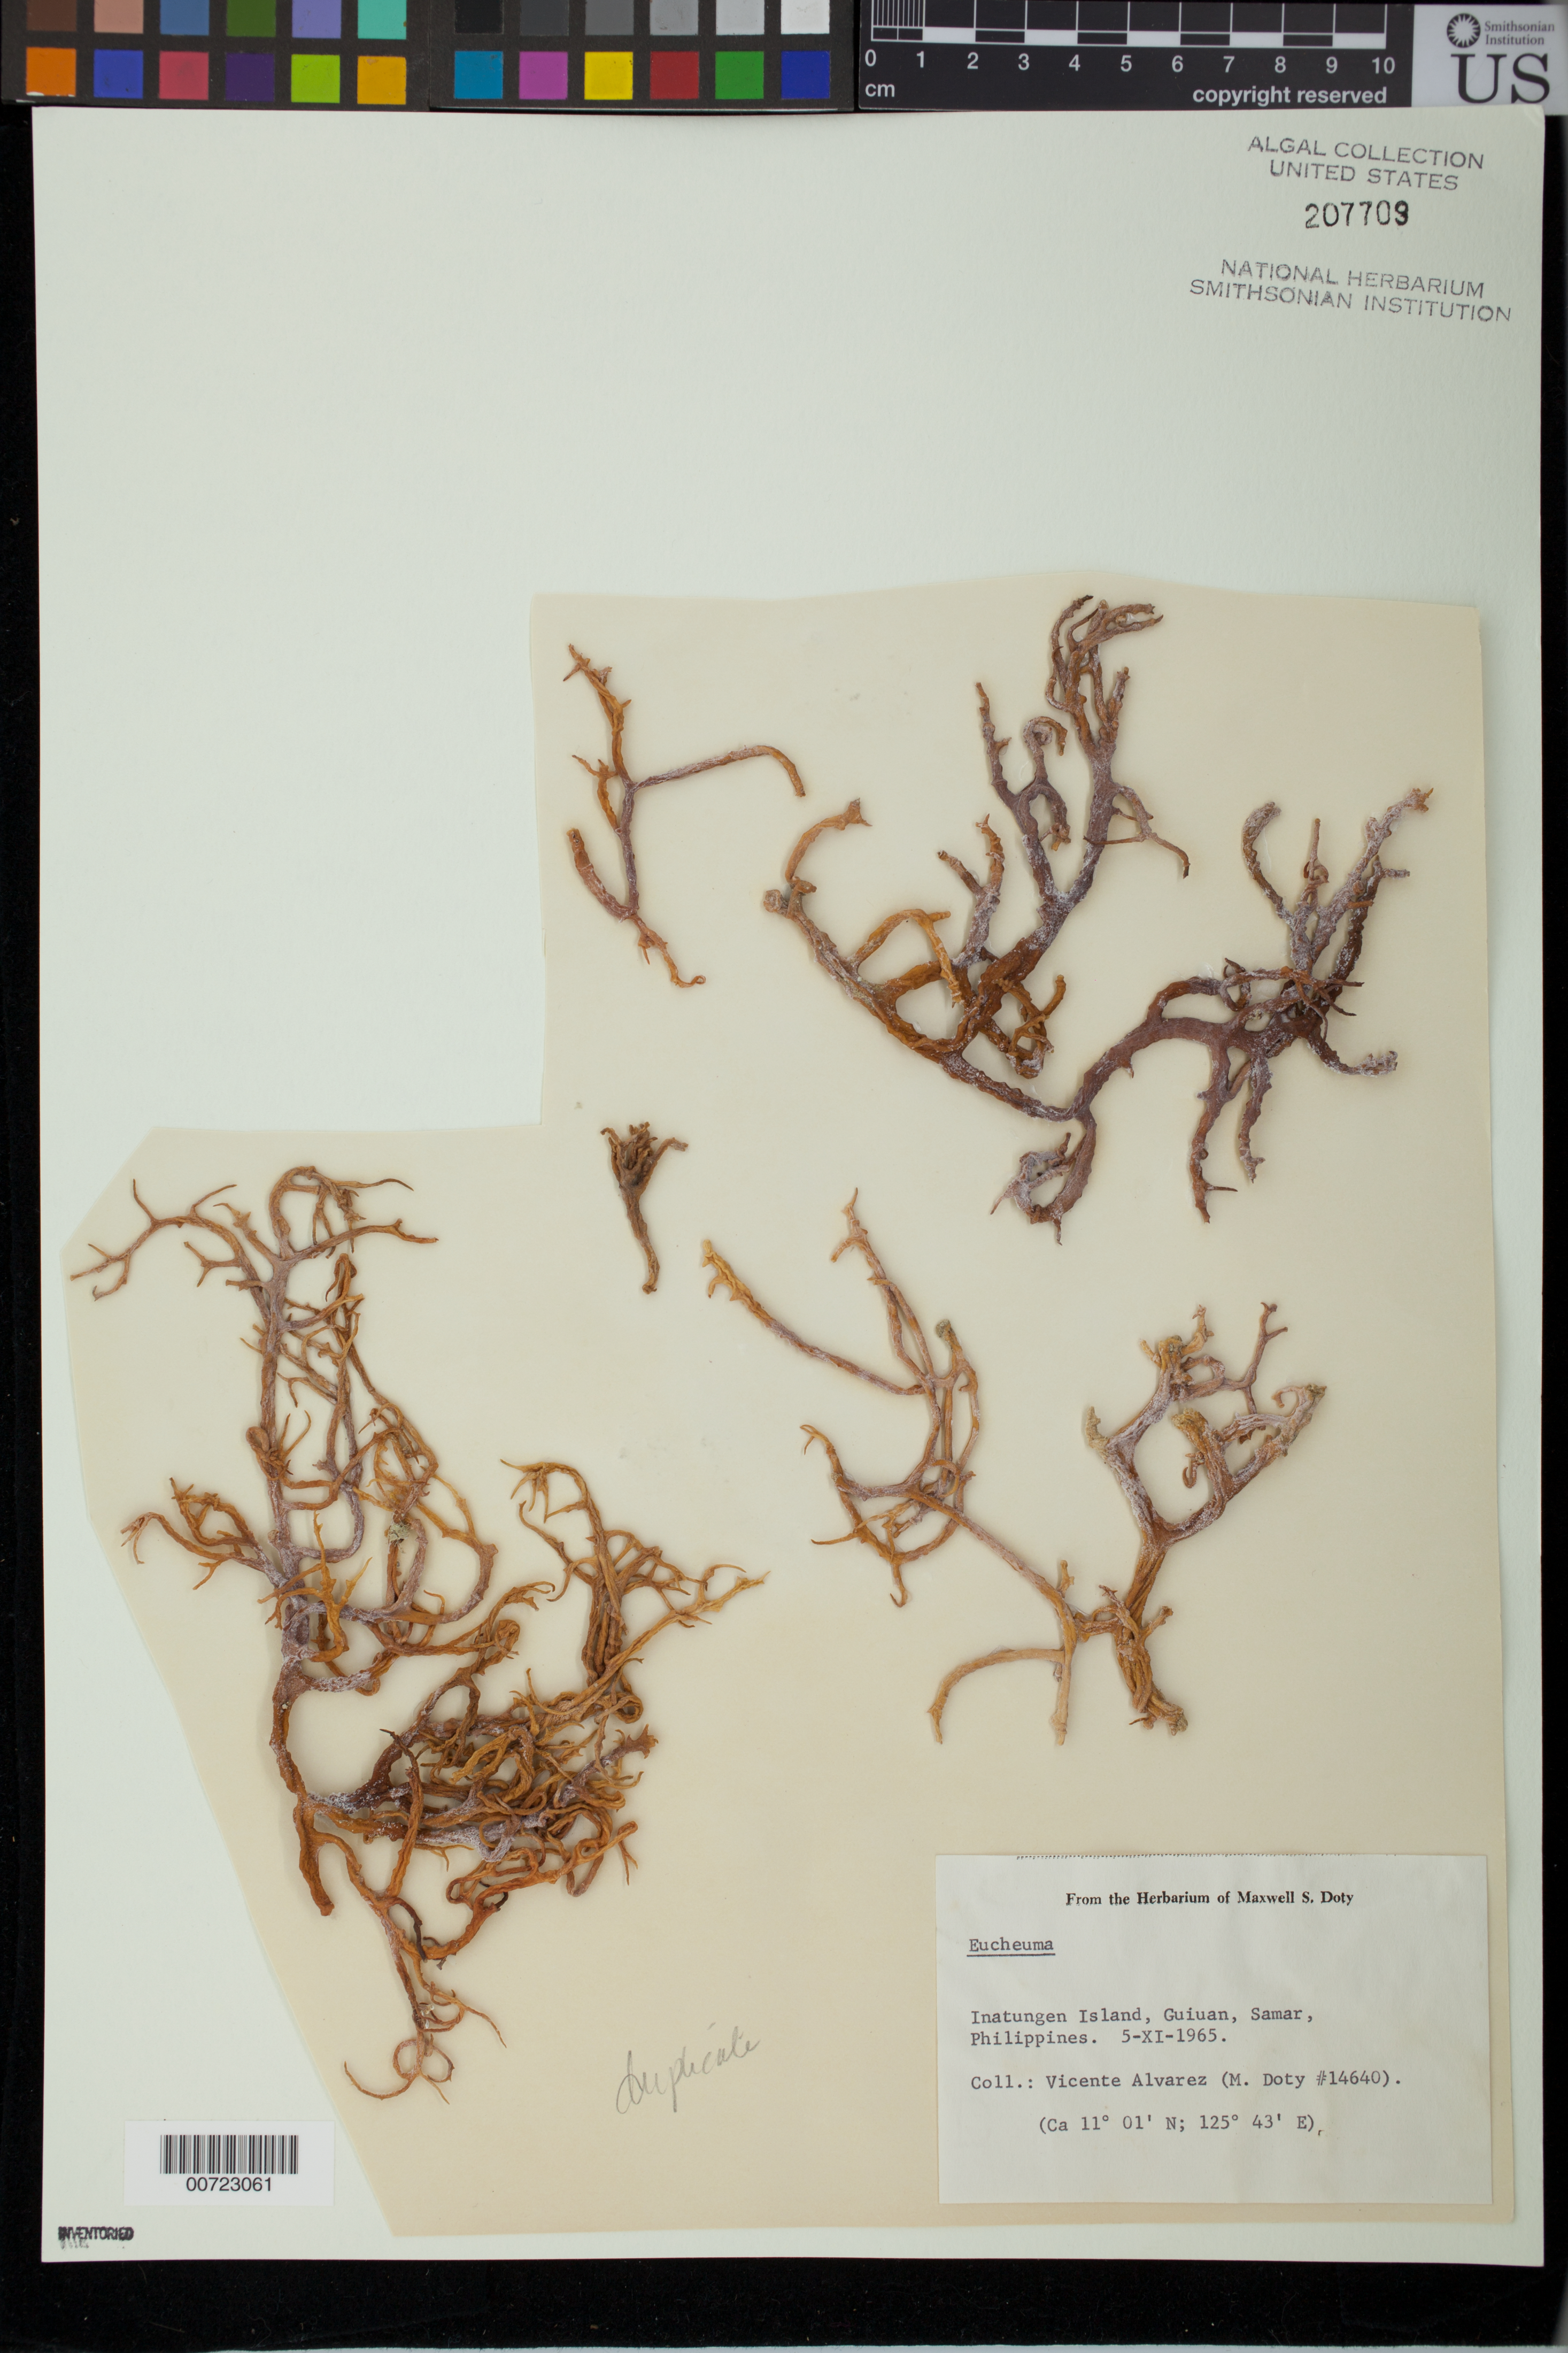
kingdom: Plantae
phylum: Rhodophyta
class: Florideophyceae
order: Gigartinales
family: Solieriaceae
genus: Eucheuma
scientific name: Eucheuma sp.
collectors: V. B. Alvarez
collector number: MSD 14640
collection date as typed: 05 Nov 1965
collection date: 1965-11-05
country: Philippines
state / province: Eastern Visayas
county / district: Eastern Samar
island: Inatungen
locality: Guiuan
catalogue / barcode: US 207709